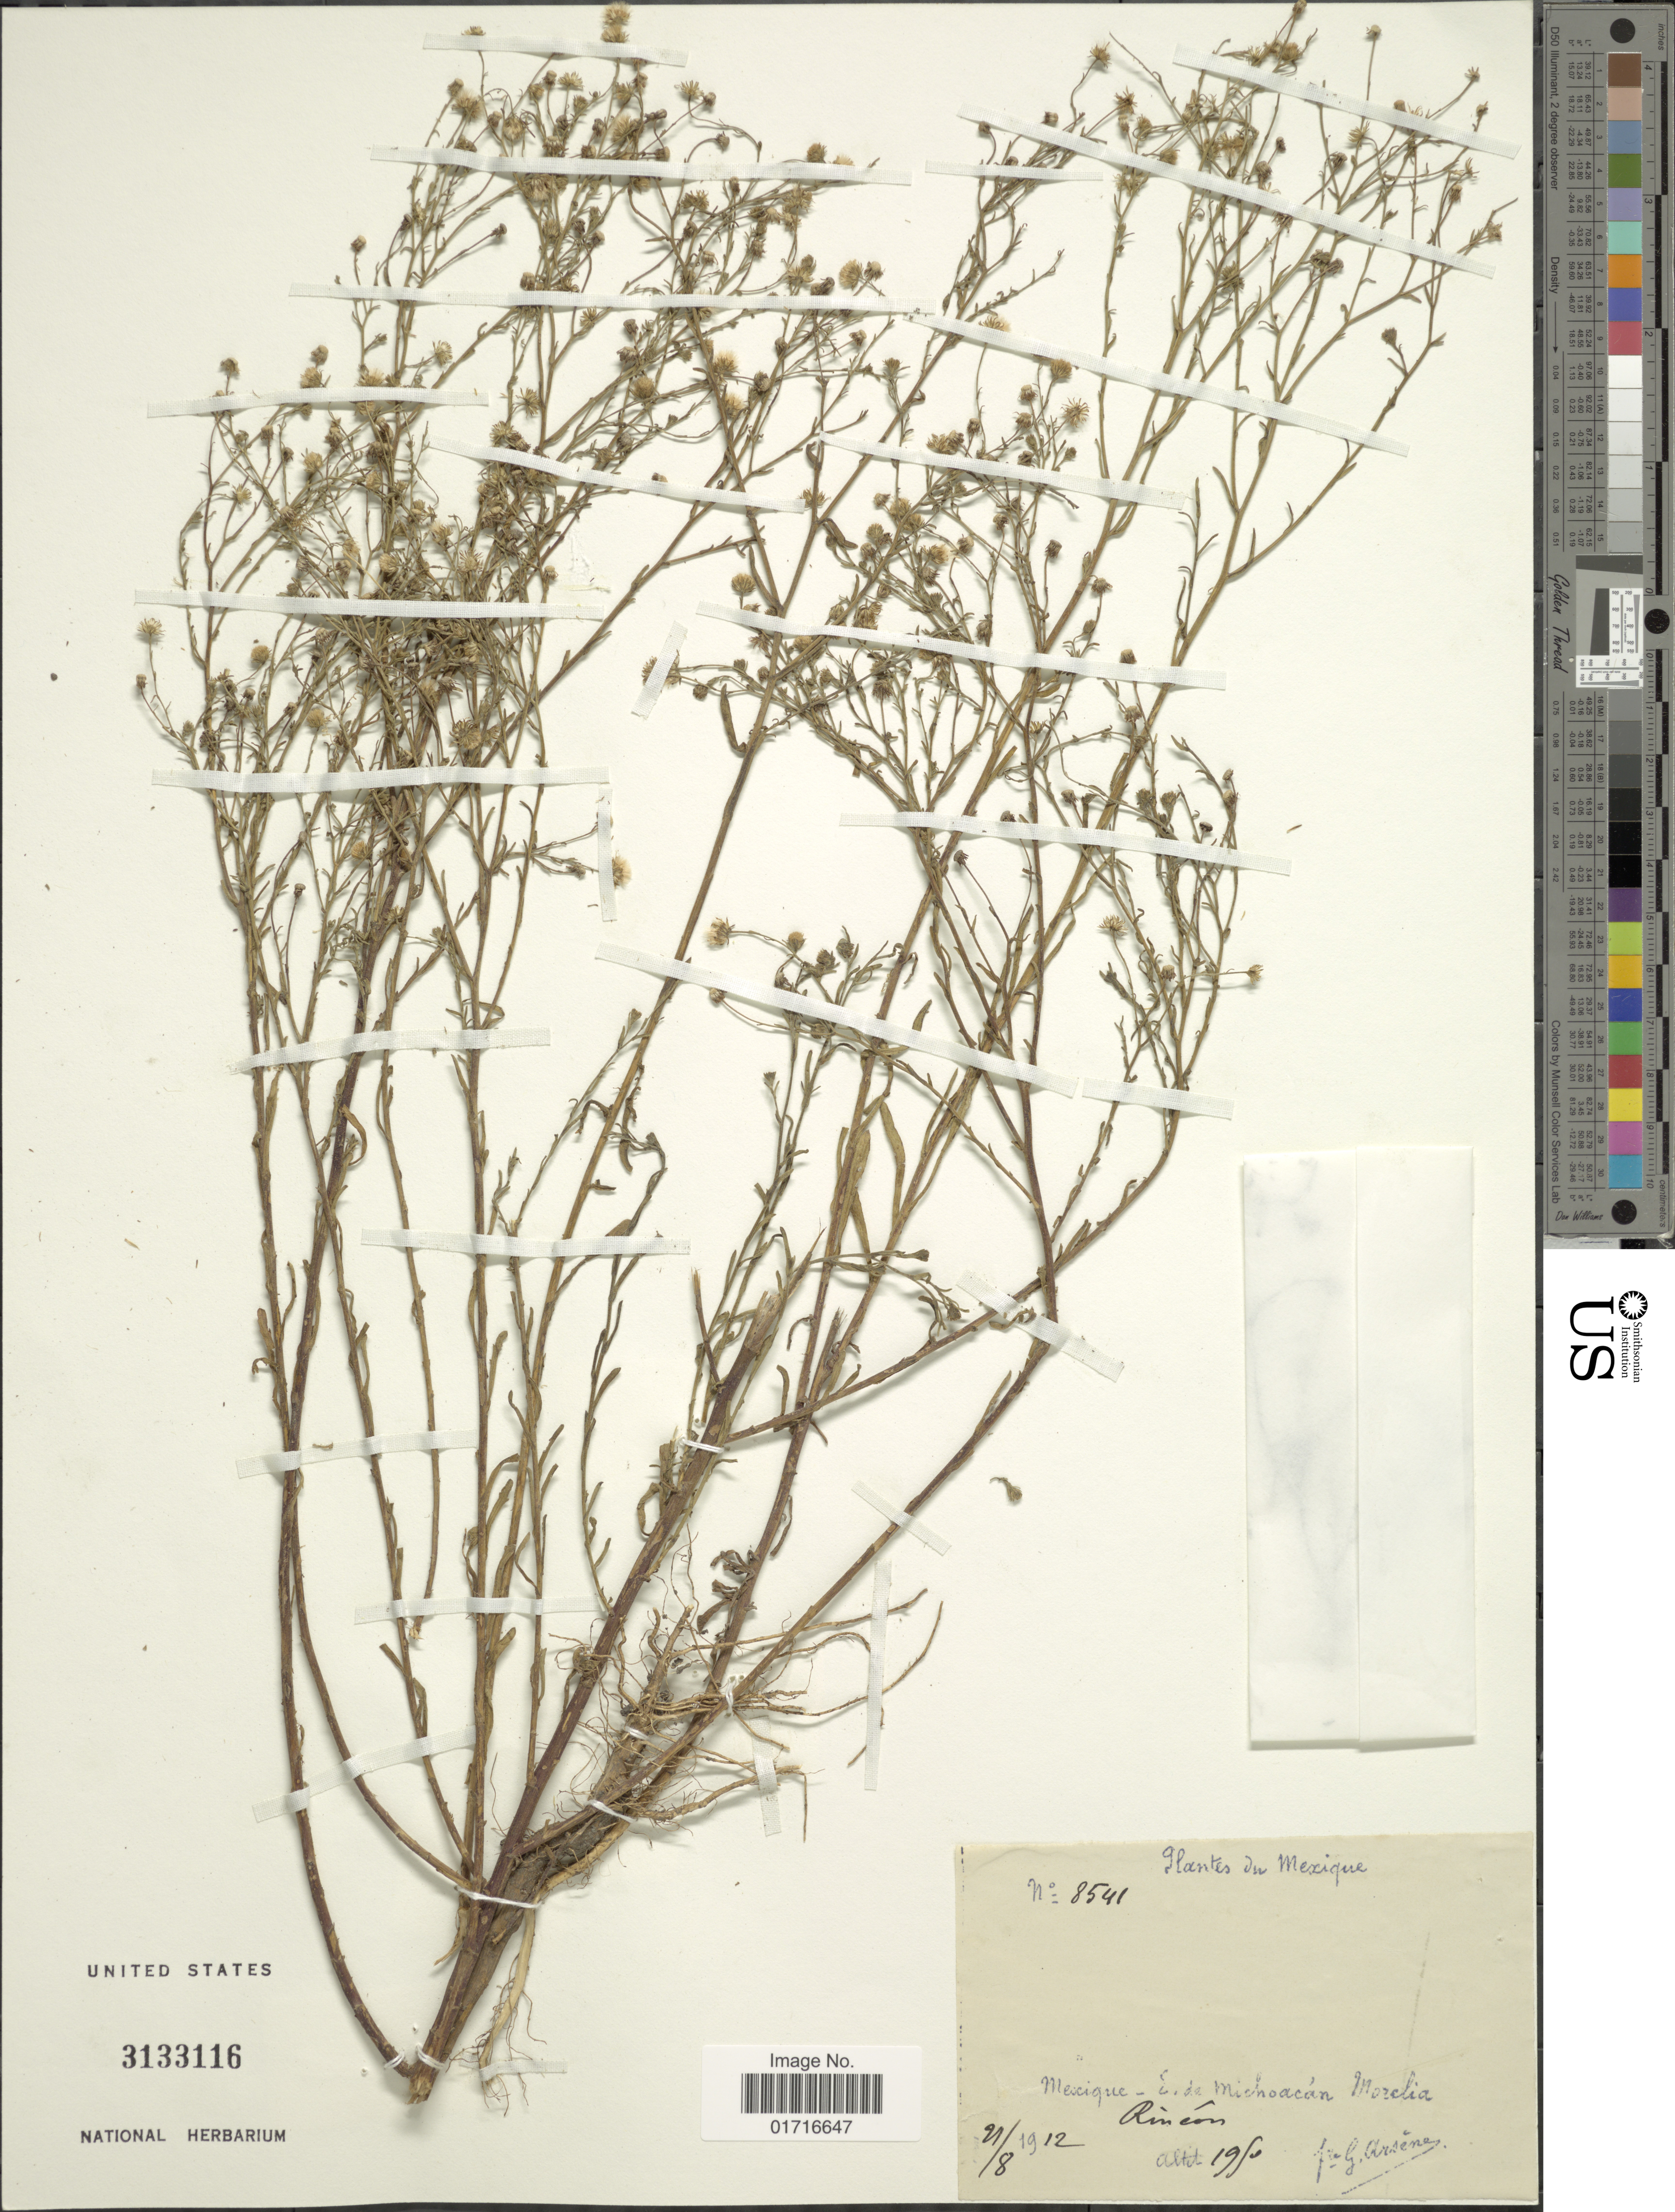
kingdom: Plantae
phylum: Tracheophyta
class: Magnoliopsida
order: Asterales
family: Asteraceae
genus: Conyza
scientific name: Conyza sp.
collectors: Bro. G. Arsène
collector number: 8541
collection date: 1912-08-21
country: Mexico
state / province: Michoacán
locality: Mexique- E. de Michoacan, Morelia Rincon.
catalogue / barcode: US 3133116